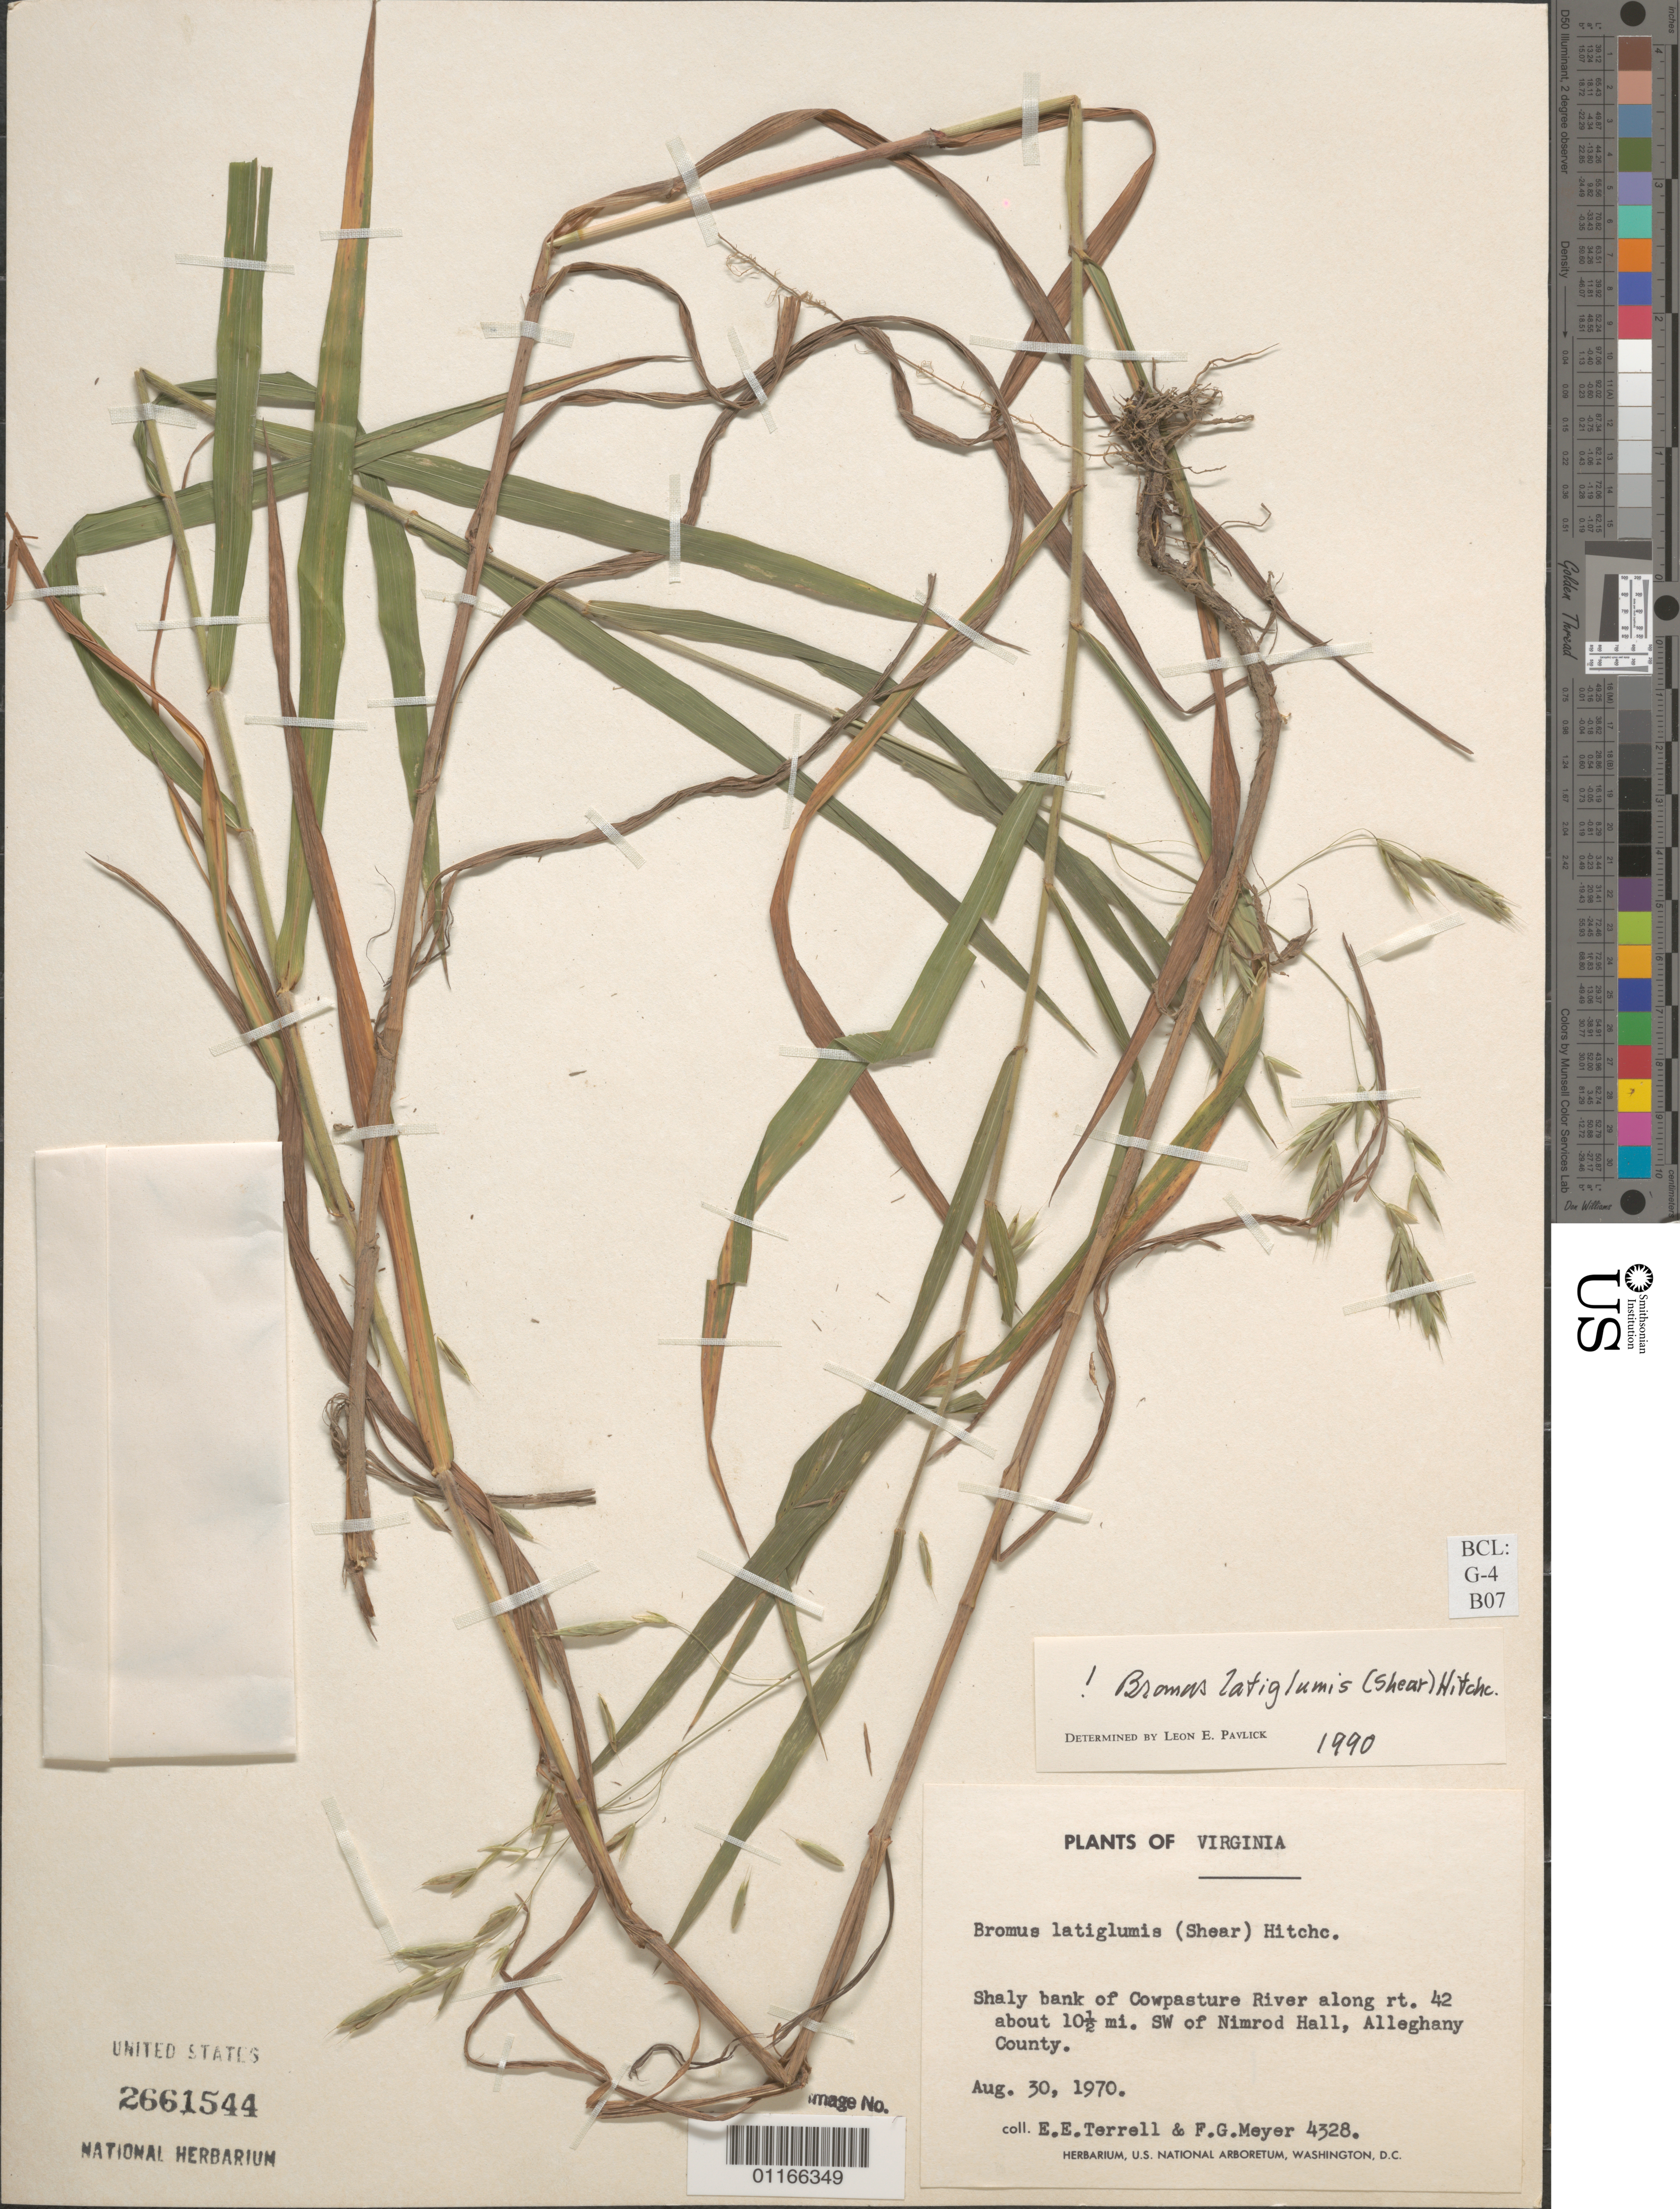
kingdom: Plantae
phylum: Tracheophyta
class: Liliopsida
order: Poales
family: Poaceae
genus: Bromus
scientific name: Bromus latiglumis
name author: (Scribn. ex Shear) Hitchc.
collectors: E. E. Terrell & F. G. Meyer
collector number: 4328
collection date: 1970-08-30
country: United States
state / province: Virginia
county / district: Alleghany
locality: Shaly bank of Cowpasture River along rt. 42 about 10.5 mi. SW of Nimrod Hall.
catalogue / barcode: US 2661544